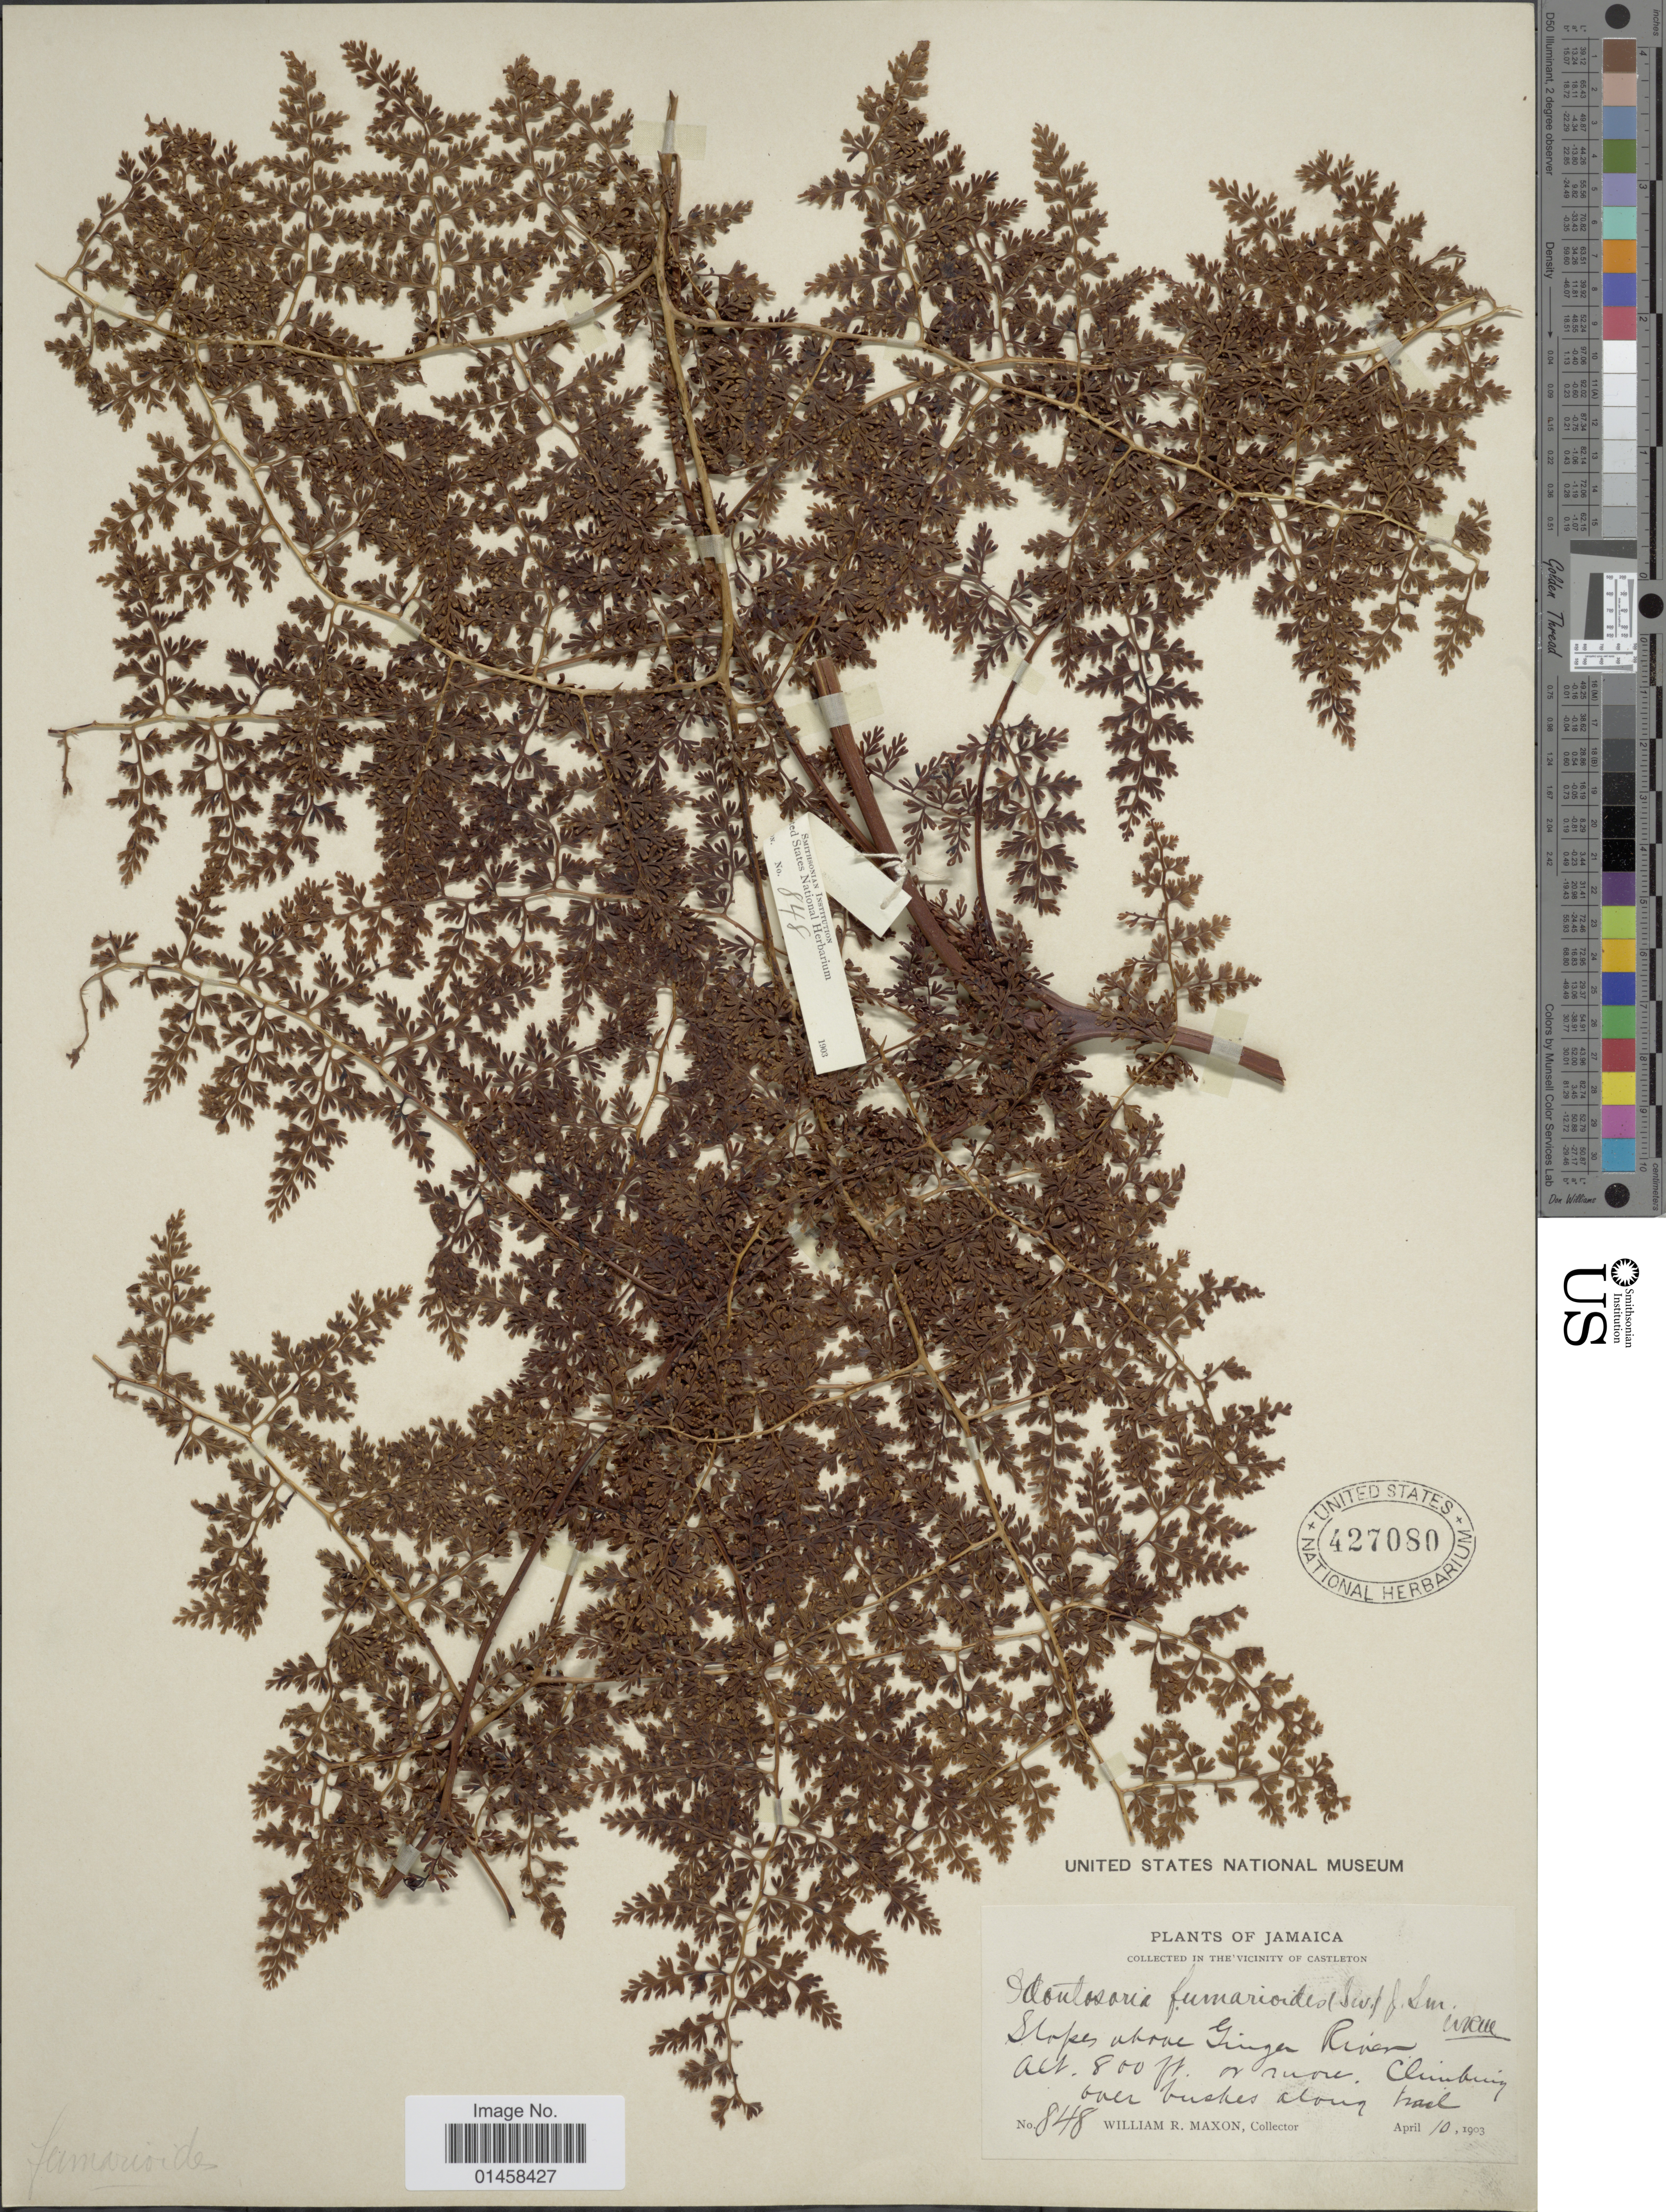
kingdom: Plantae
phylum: Tracheophyta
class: Polypodiopsida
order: Polypodiales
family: Lindsaeaceae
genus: Odontosoria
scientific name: Odontosoria fumarioides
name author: (Sw.) J. Sm.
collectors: W. R. Maxon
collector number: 848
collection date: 1903-04-10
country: Jamaica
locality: Vicinity of Castleton, Slopes above Ginger River.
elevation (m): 244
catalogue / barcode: US 427080